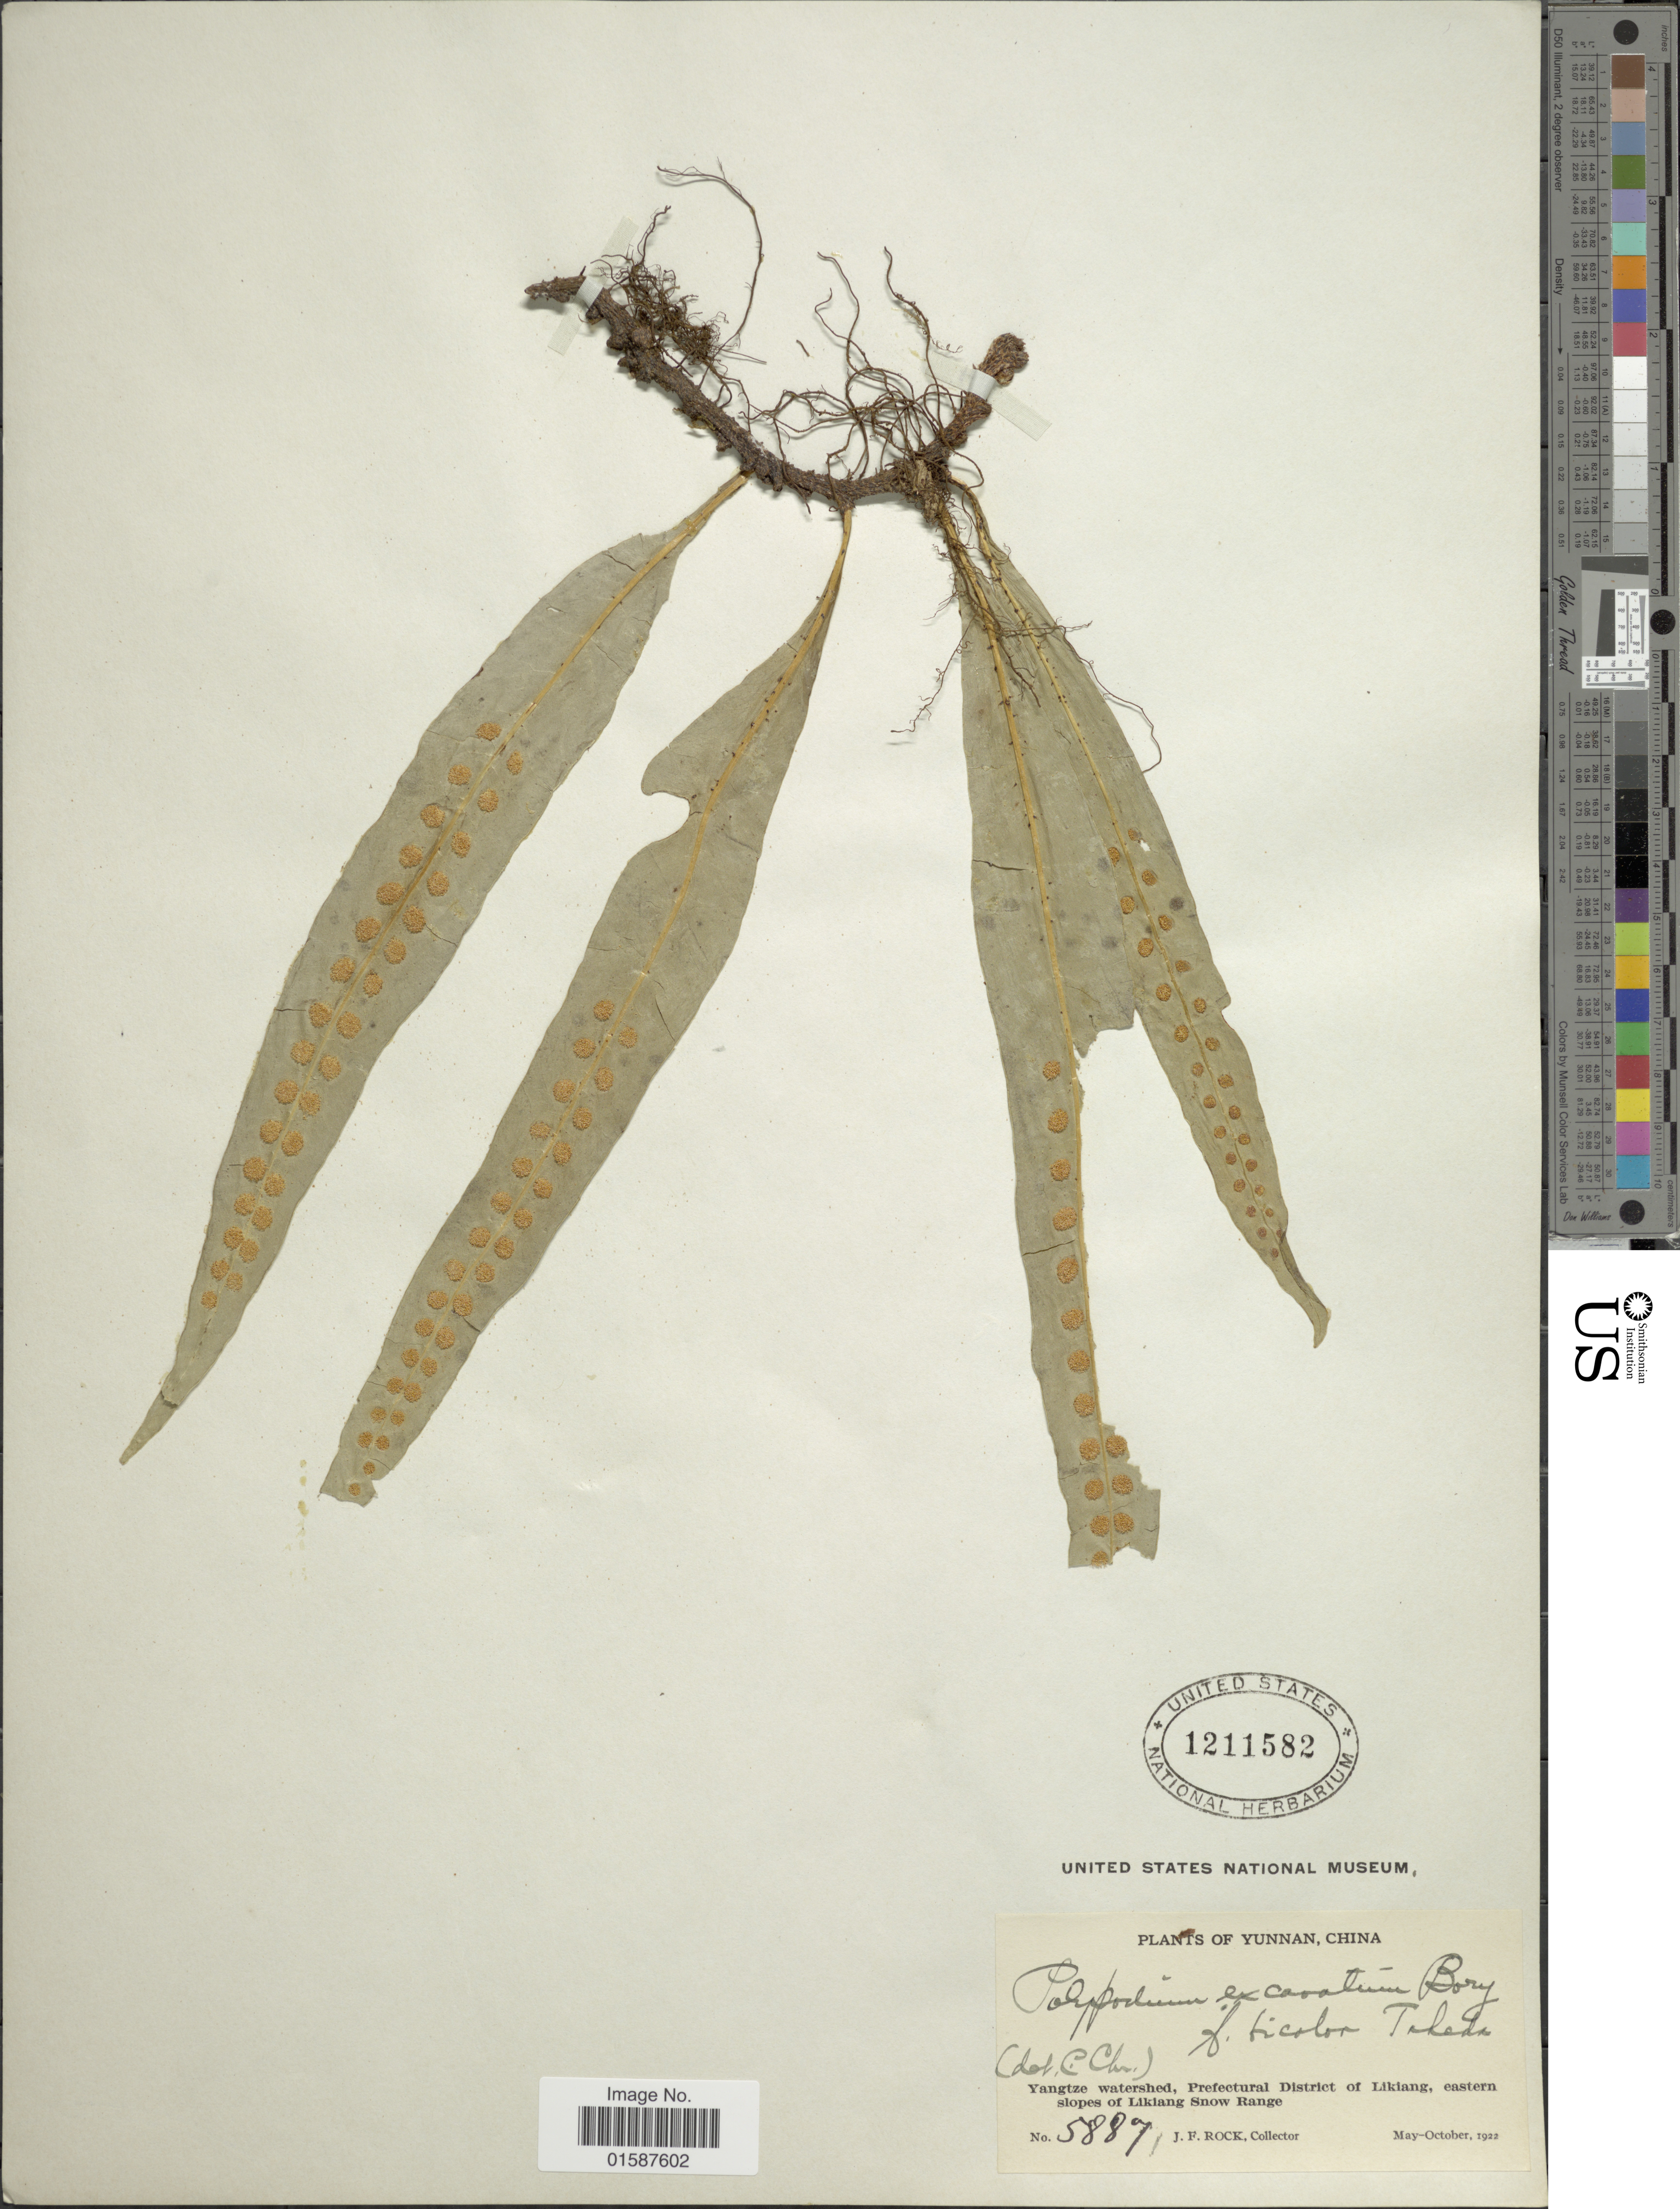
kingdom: Plantae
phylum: Tracheophyta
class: Polypodiopsida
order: Polypodiales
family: Polypodiaceae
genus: Lepisorus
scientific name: Lepisorus excavatus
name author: (Bory ex Willd.) Ching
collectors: J. Rock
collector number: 5887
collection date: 1922-05/1922-10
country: China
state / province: Yunnan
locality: Yunnan, china, Yangtze watershed, Prefectural District of Likiang, eastern slopes of Likiang Snow Range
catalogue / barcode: US 1211582